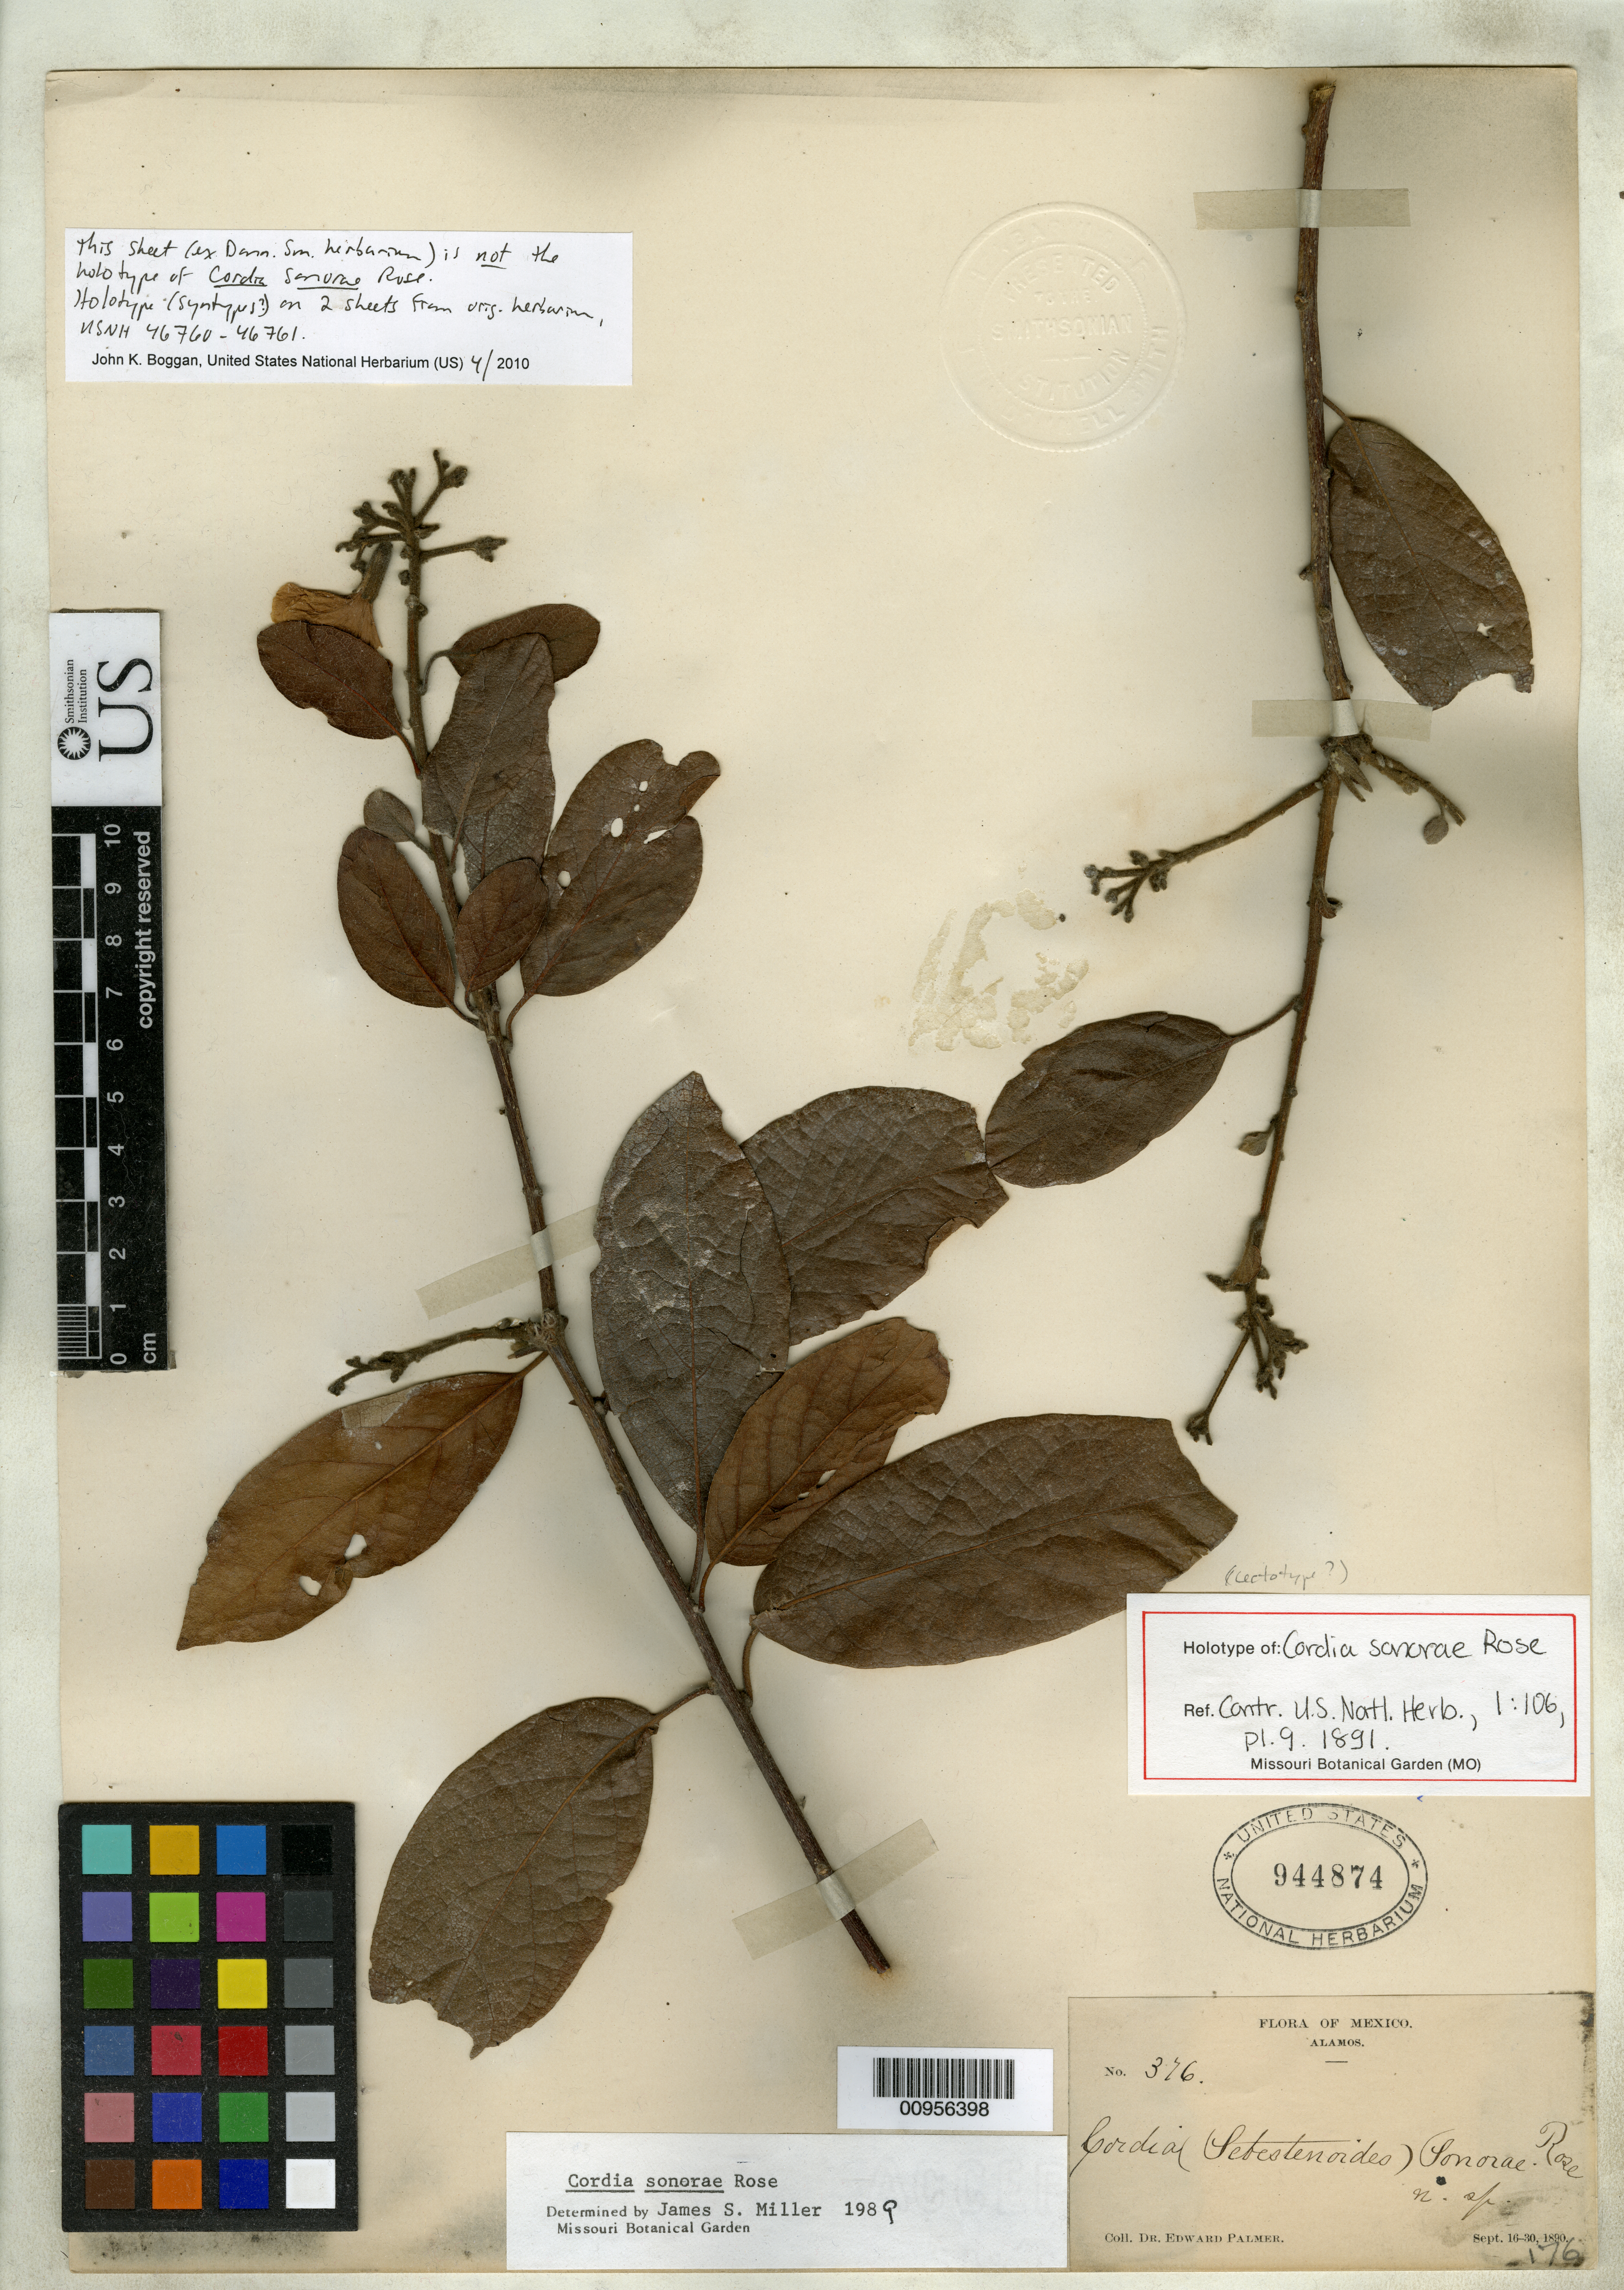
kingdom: Plantae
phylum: Tracheophyta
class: Magnoliopsida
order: Boraginales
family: Cordiaceae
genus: Cordia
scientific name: Cordia sonorae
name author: Rose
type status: Type Collection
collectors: E. Palmer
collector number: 376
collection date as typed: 26 Mar 1890 to 08 Apr 1890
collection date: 1890-03-26/1890-04-08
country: Mexico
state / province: Sonora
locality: Alamos.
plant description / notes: Specimen ex John Donnell Smith Herbarium. This sheet annotated as "holotype" but holotype (syntypes?) surely = 2 sheets from original US herbarium, USNH 46760-46761.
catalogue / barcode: US 944874